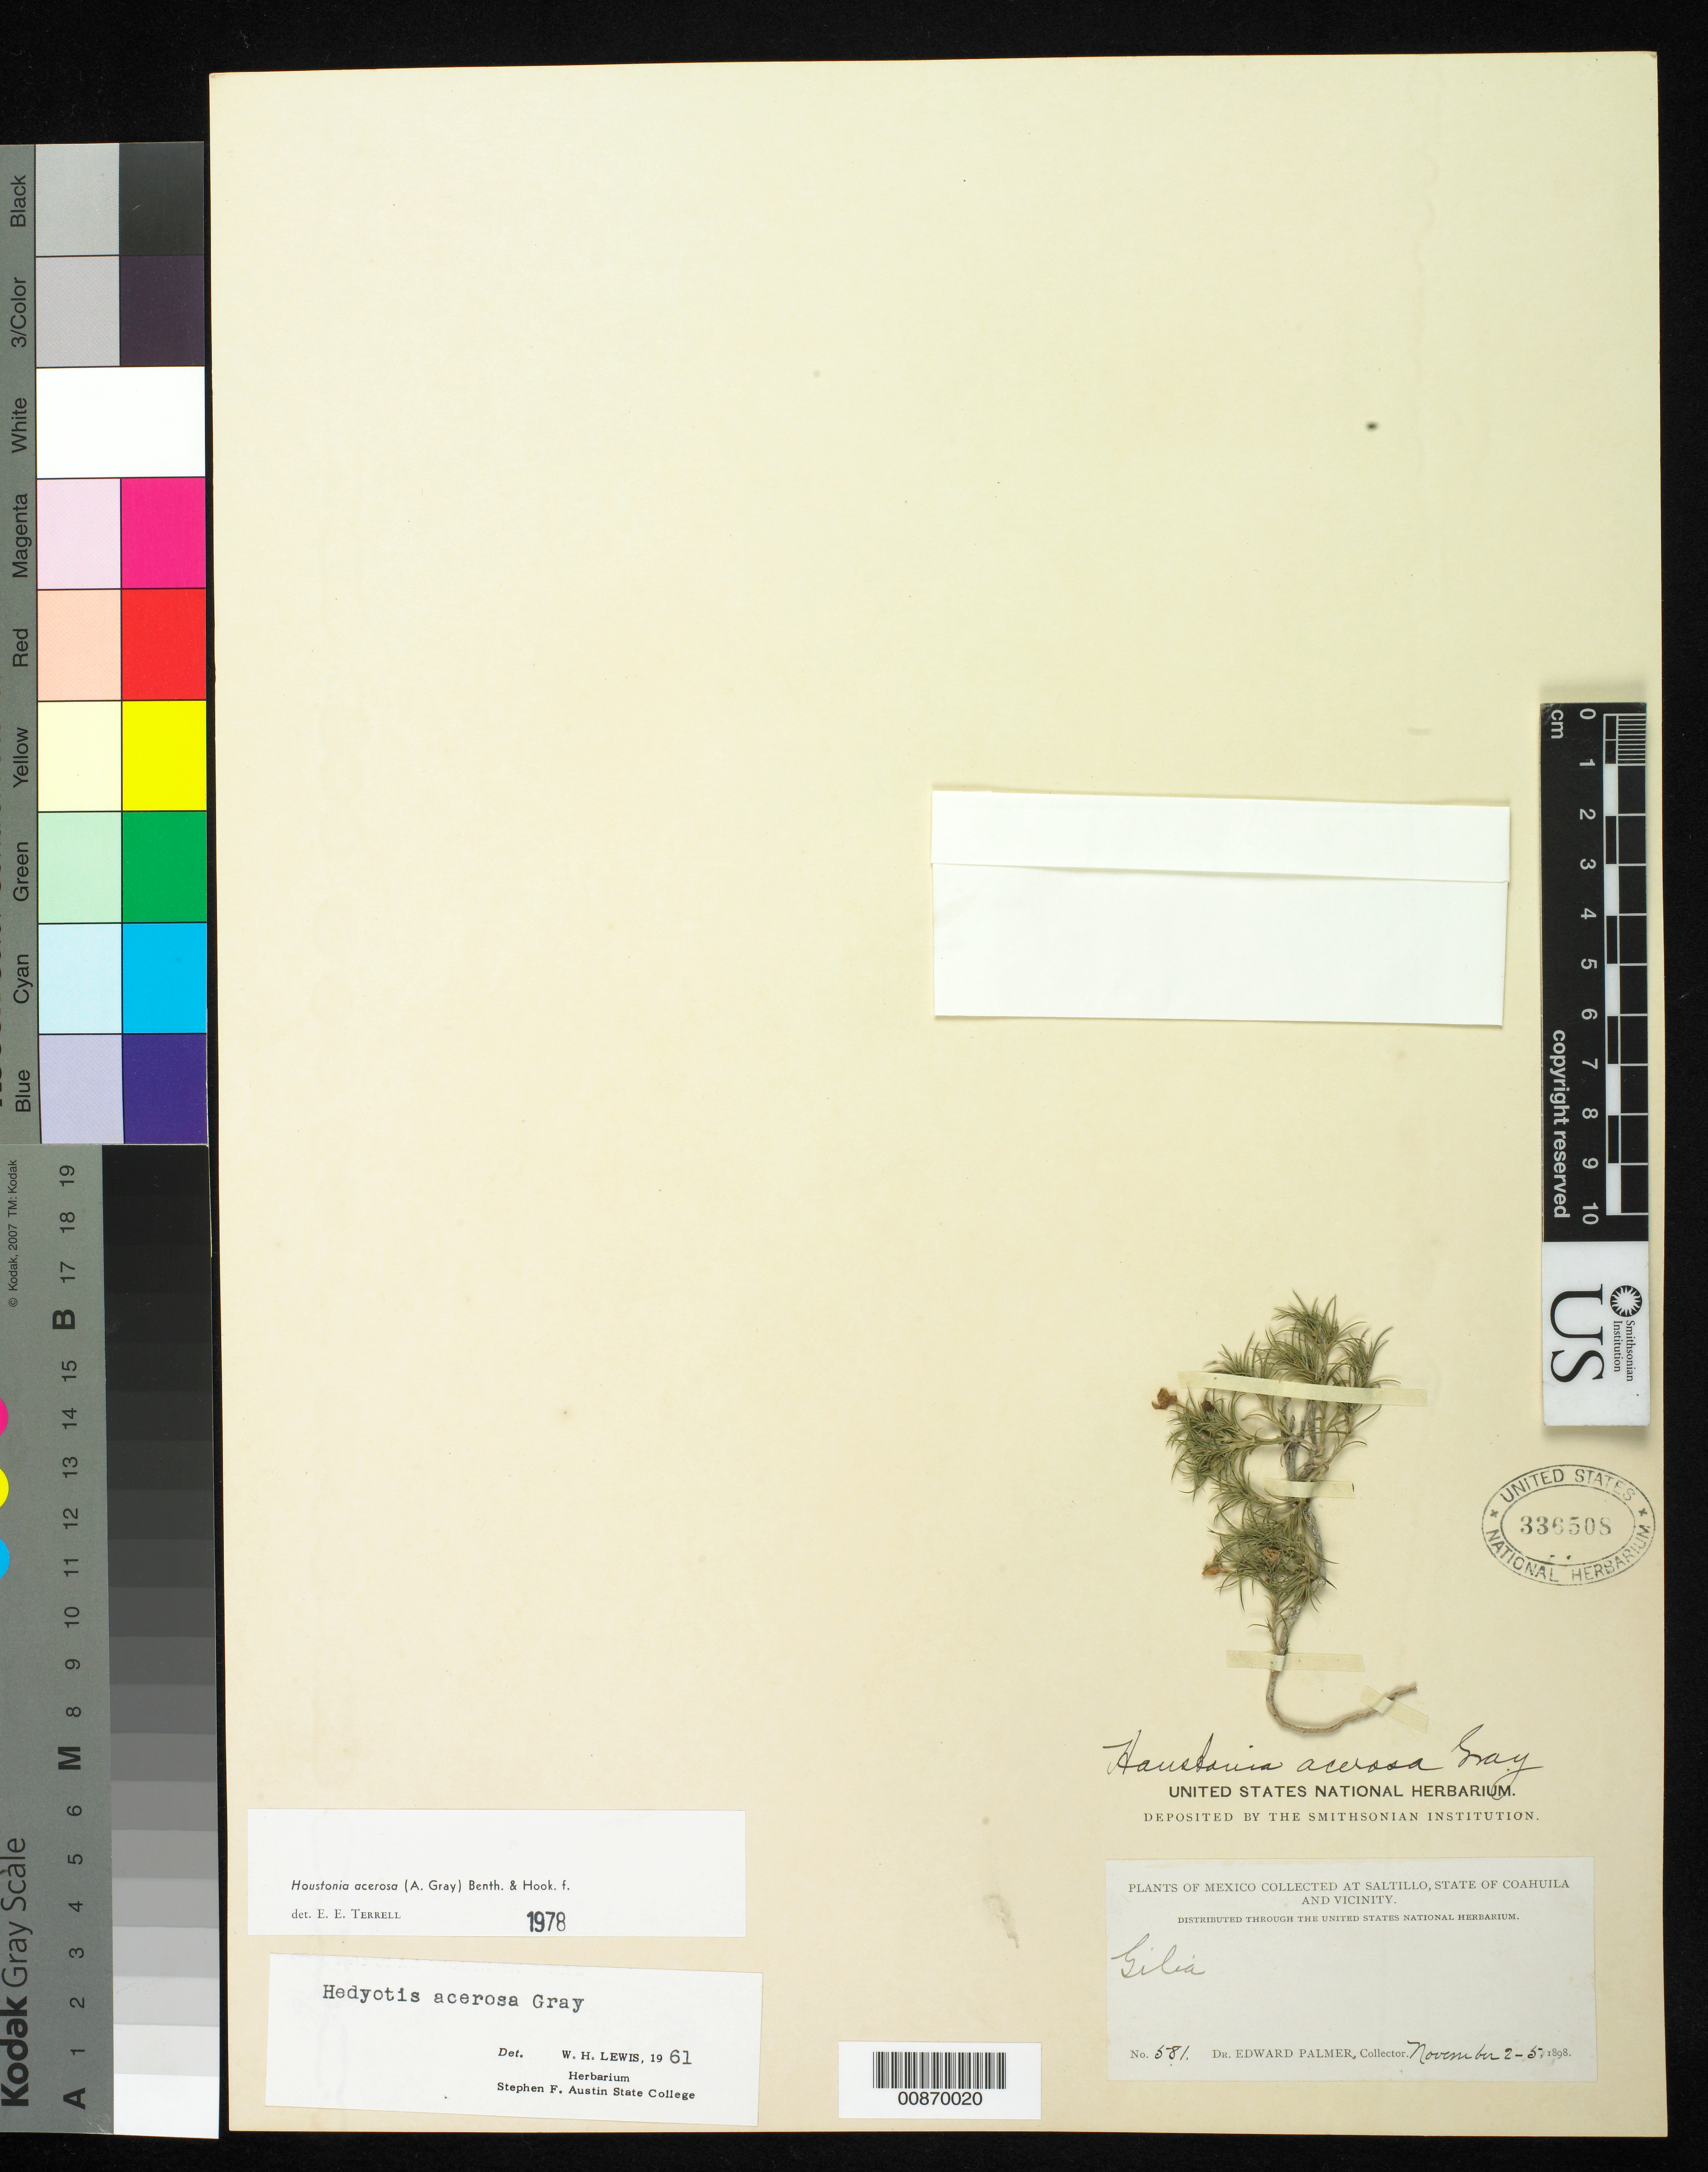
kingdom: Plantae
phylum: Tracheophyta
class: Magnoliopsida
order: Gentianales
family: Rubiaceae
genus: Houstonia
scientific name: Houstonia acerosa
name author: (A. Gray) Benth. & Hook. f.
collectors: E. Palmer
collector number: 581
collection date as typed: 02 Nov 1898 to 05 Nov 1898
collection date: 1898-11-02/1898-11-05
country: Mexico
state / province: Coahuila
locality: Saltillo, Coahuila and vicinity.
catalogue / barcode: US 336508